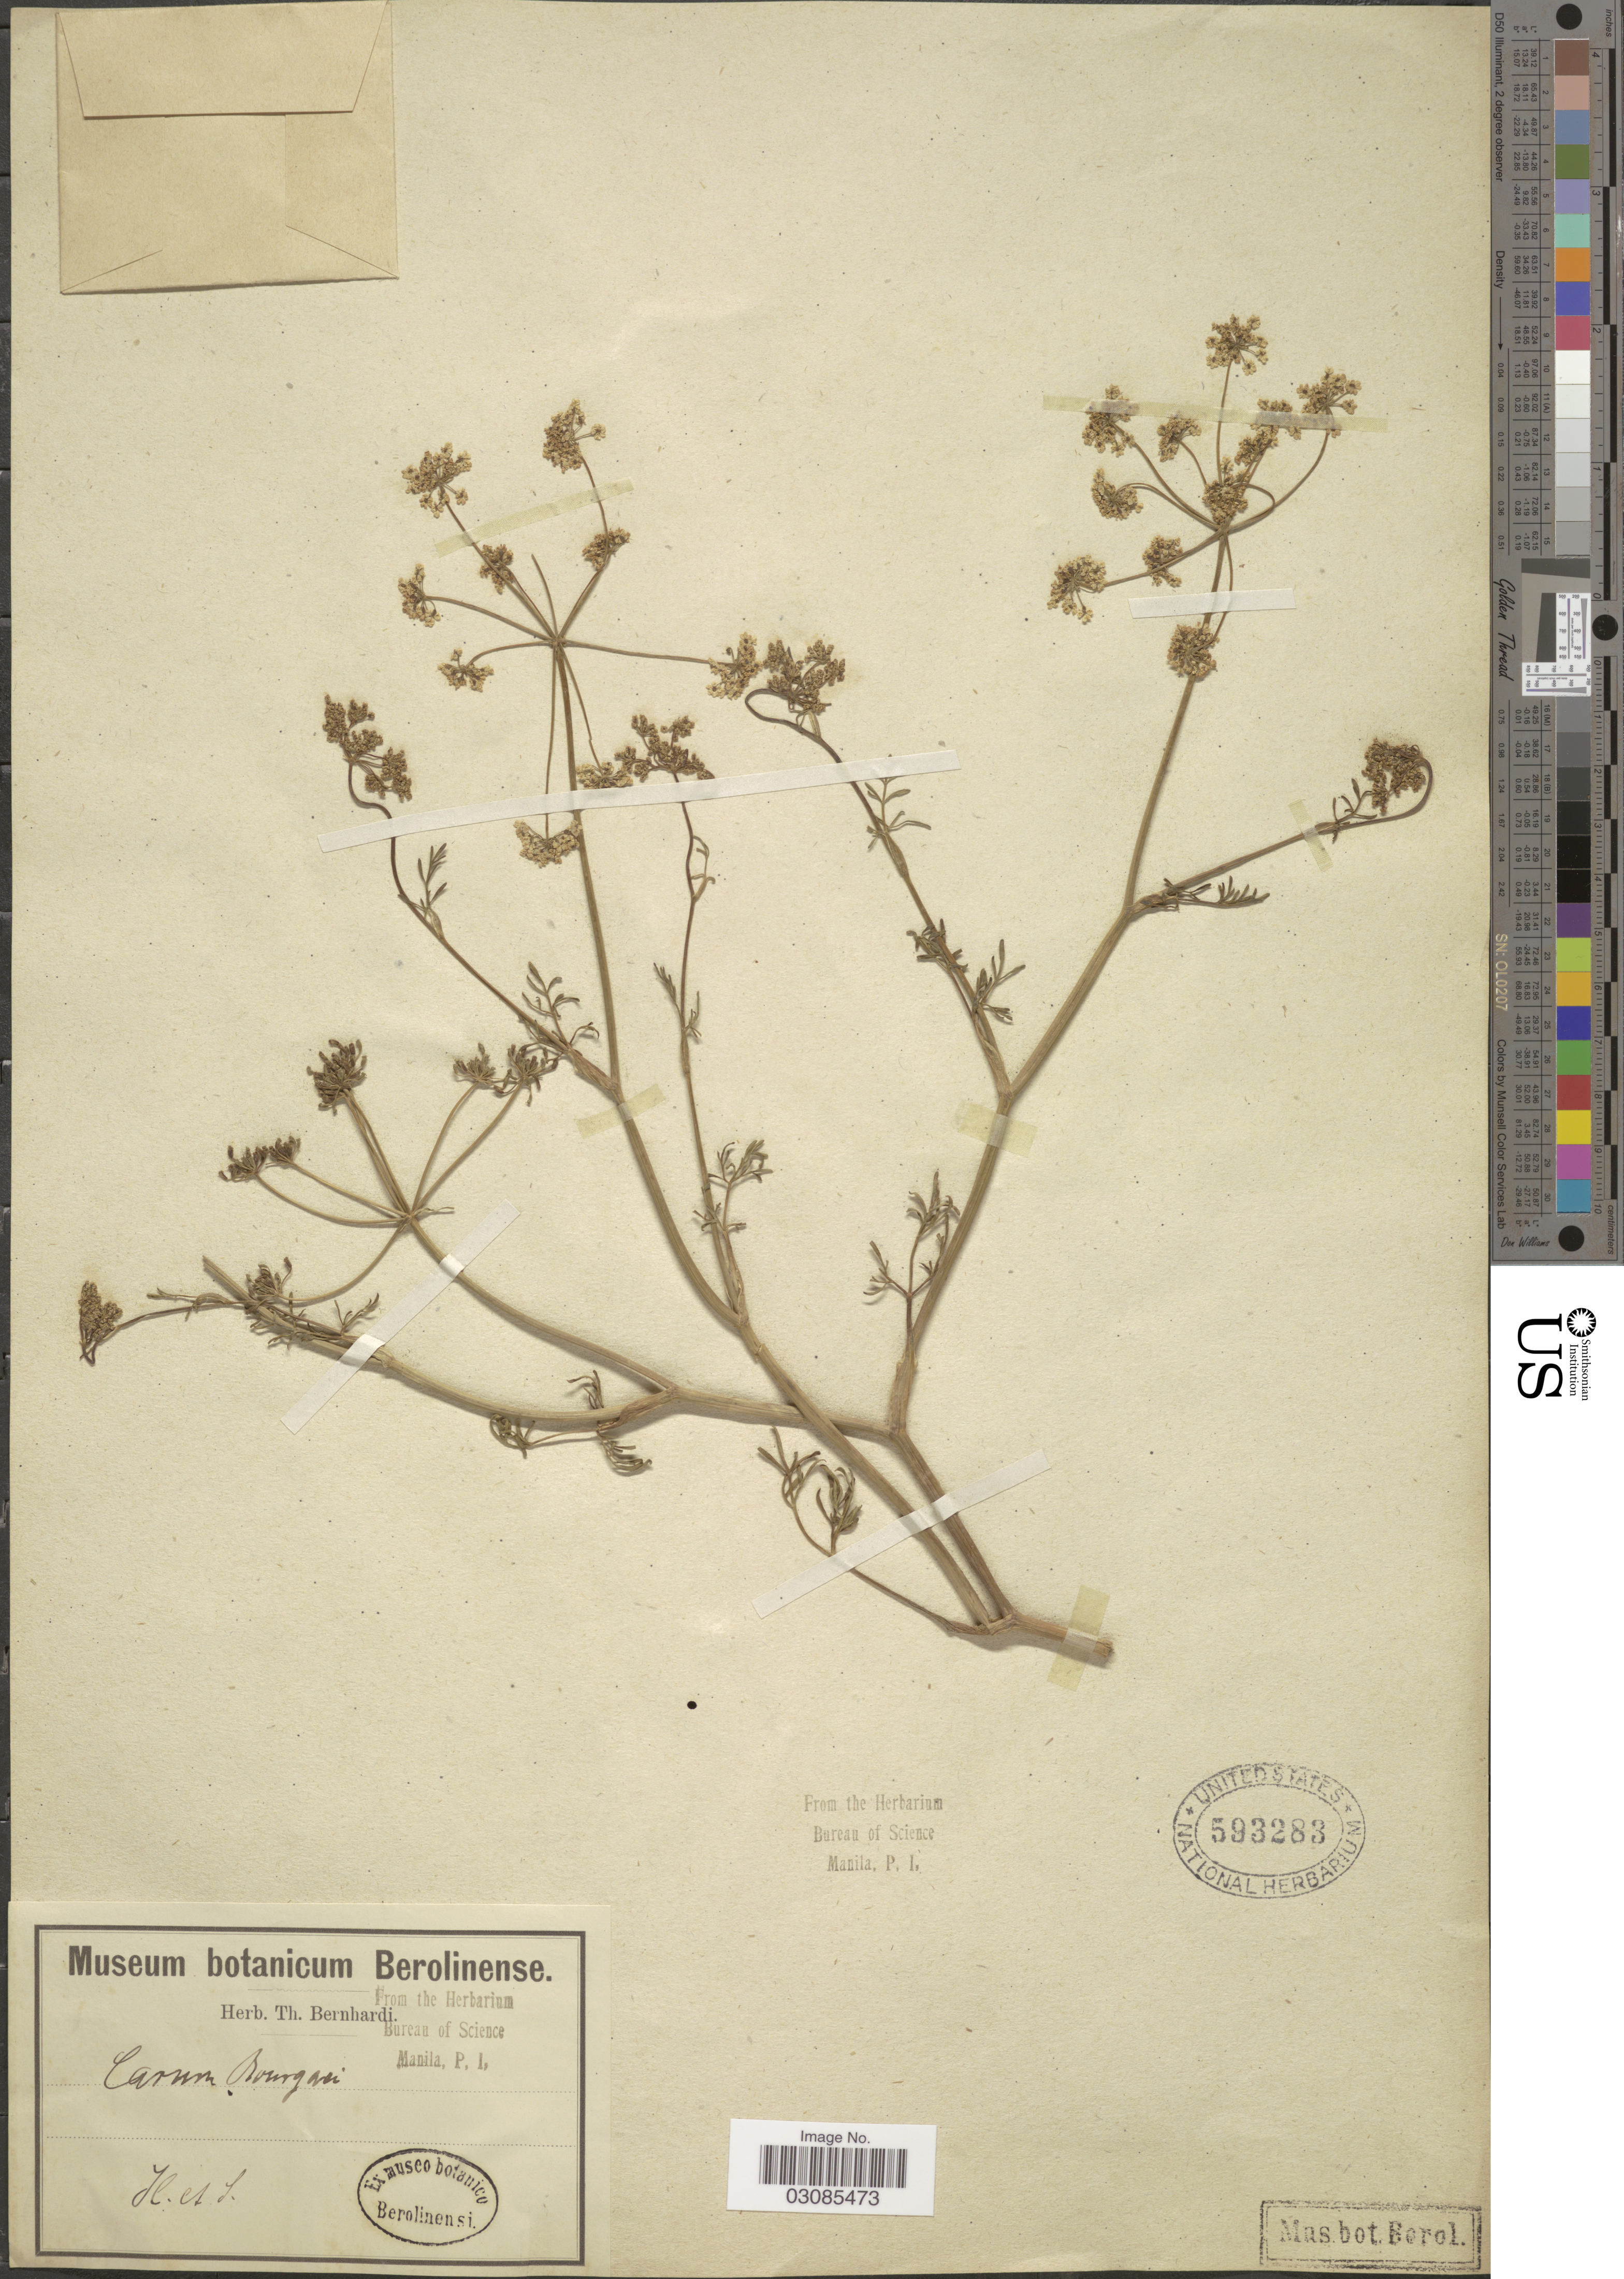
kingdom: Plantae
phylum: Tracheophyta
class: Magnoliopsida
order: Apiales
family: Apiaceae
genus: Bunium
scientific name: Bunium bourgaei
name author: (Boiss.) Freyn & Sint.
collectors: T. Bernhardi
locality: H. et S [interpreted] [unsure placement]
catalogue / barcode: US 593283